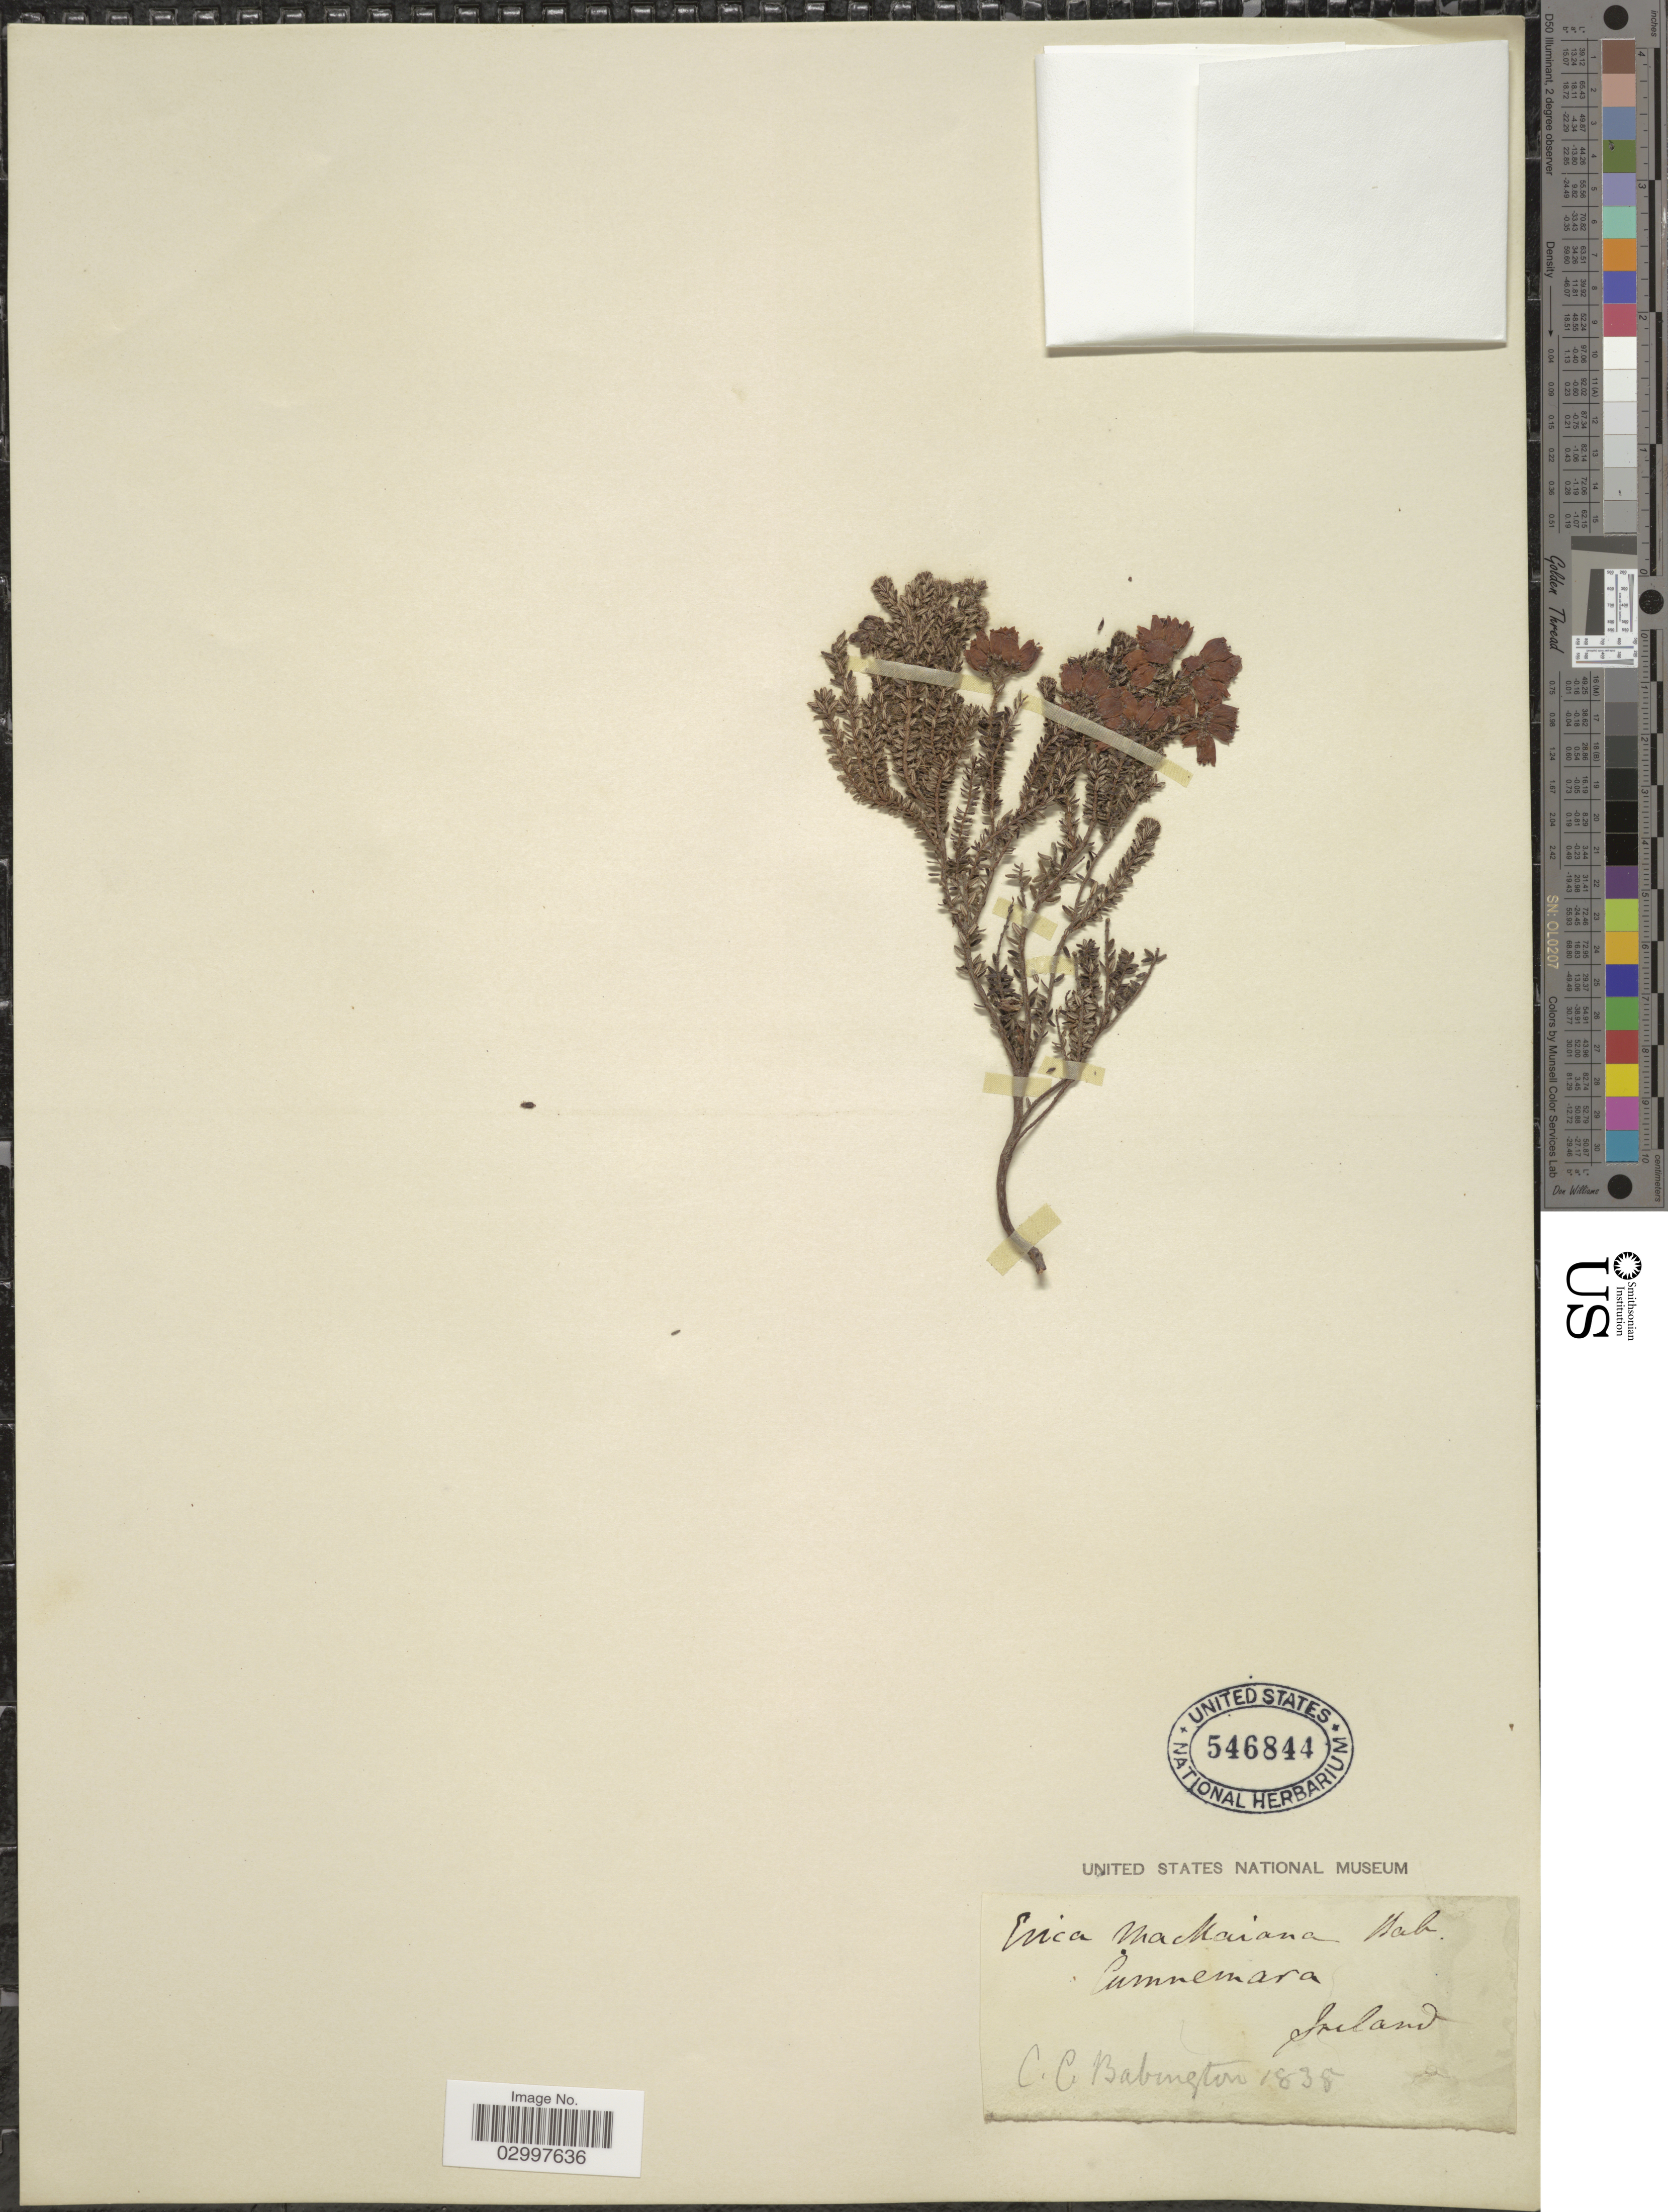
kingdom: Plantae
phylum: Tracheophyta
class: Magnoliopsida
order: Ericales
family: Ericaceae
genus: Erica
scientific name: Erica mackayi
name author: Hook.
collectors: C. Babington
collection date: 1838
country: Ireland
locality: Cumnemara.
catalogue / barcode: US 546844